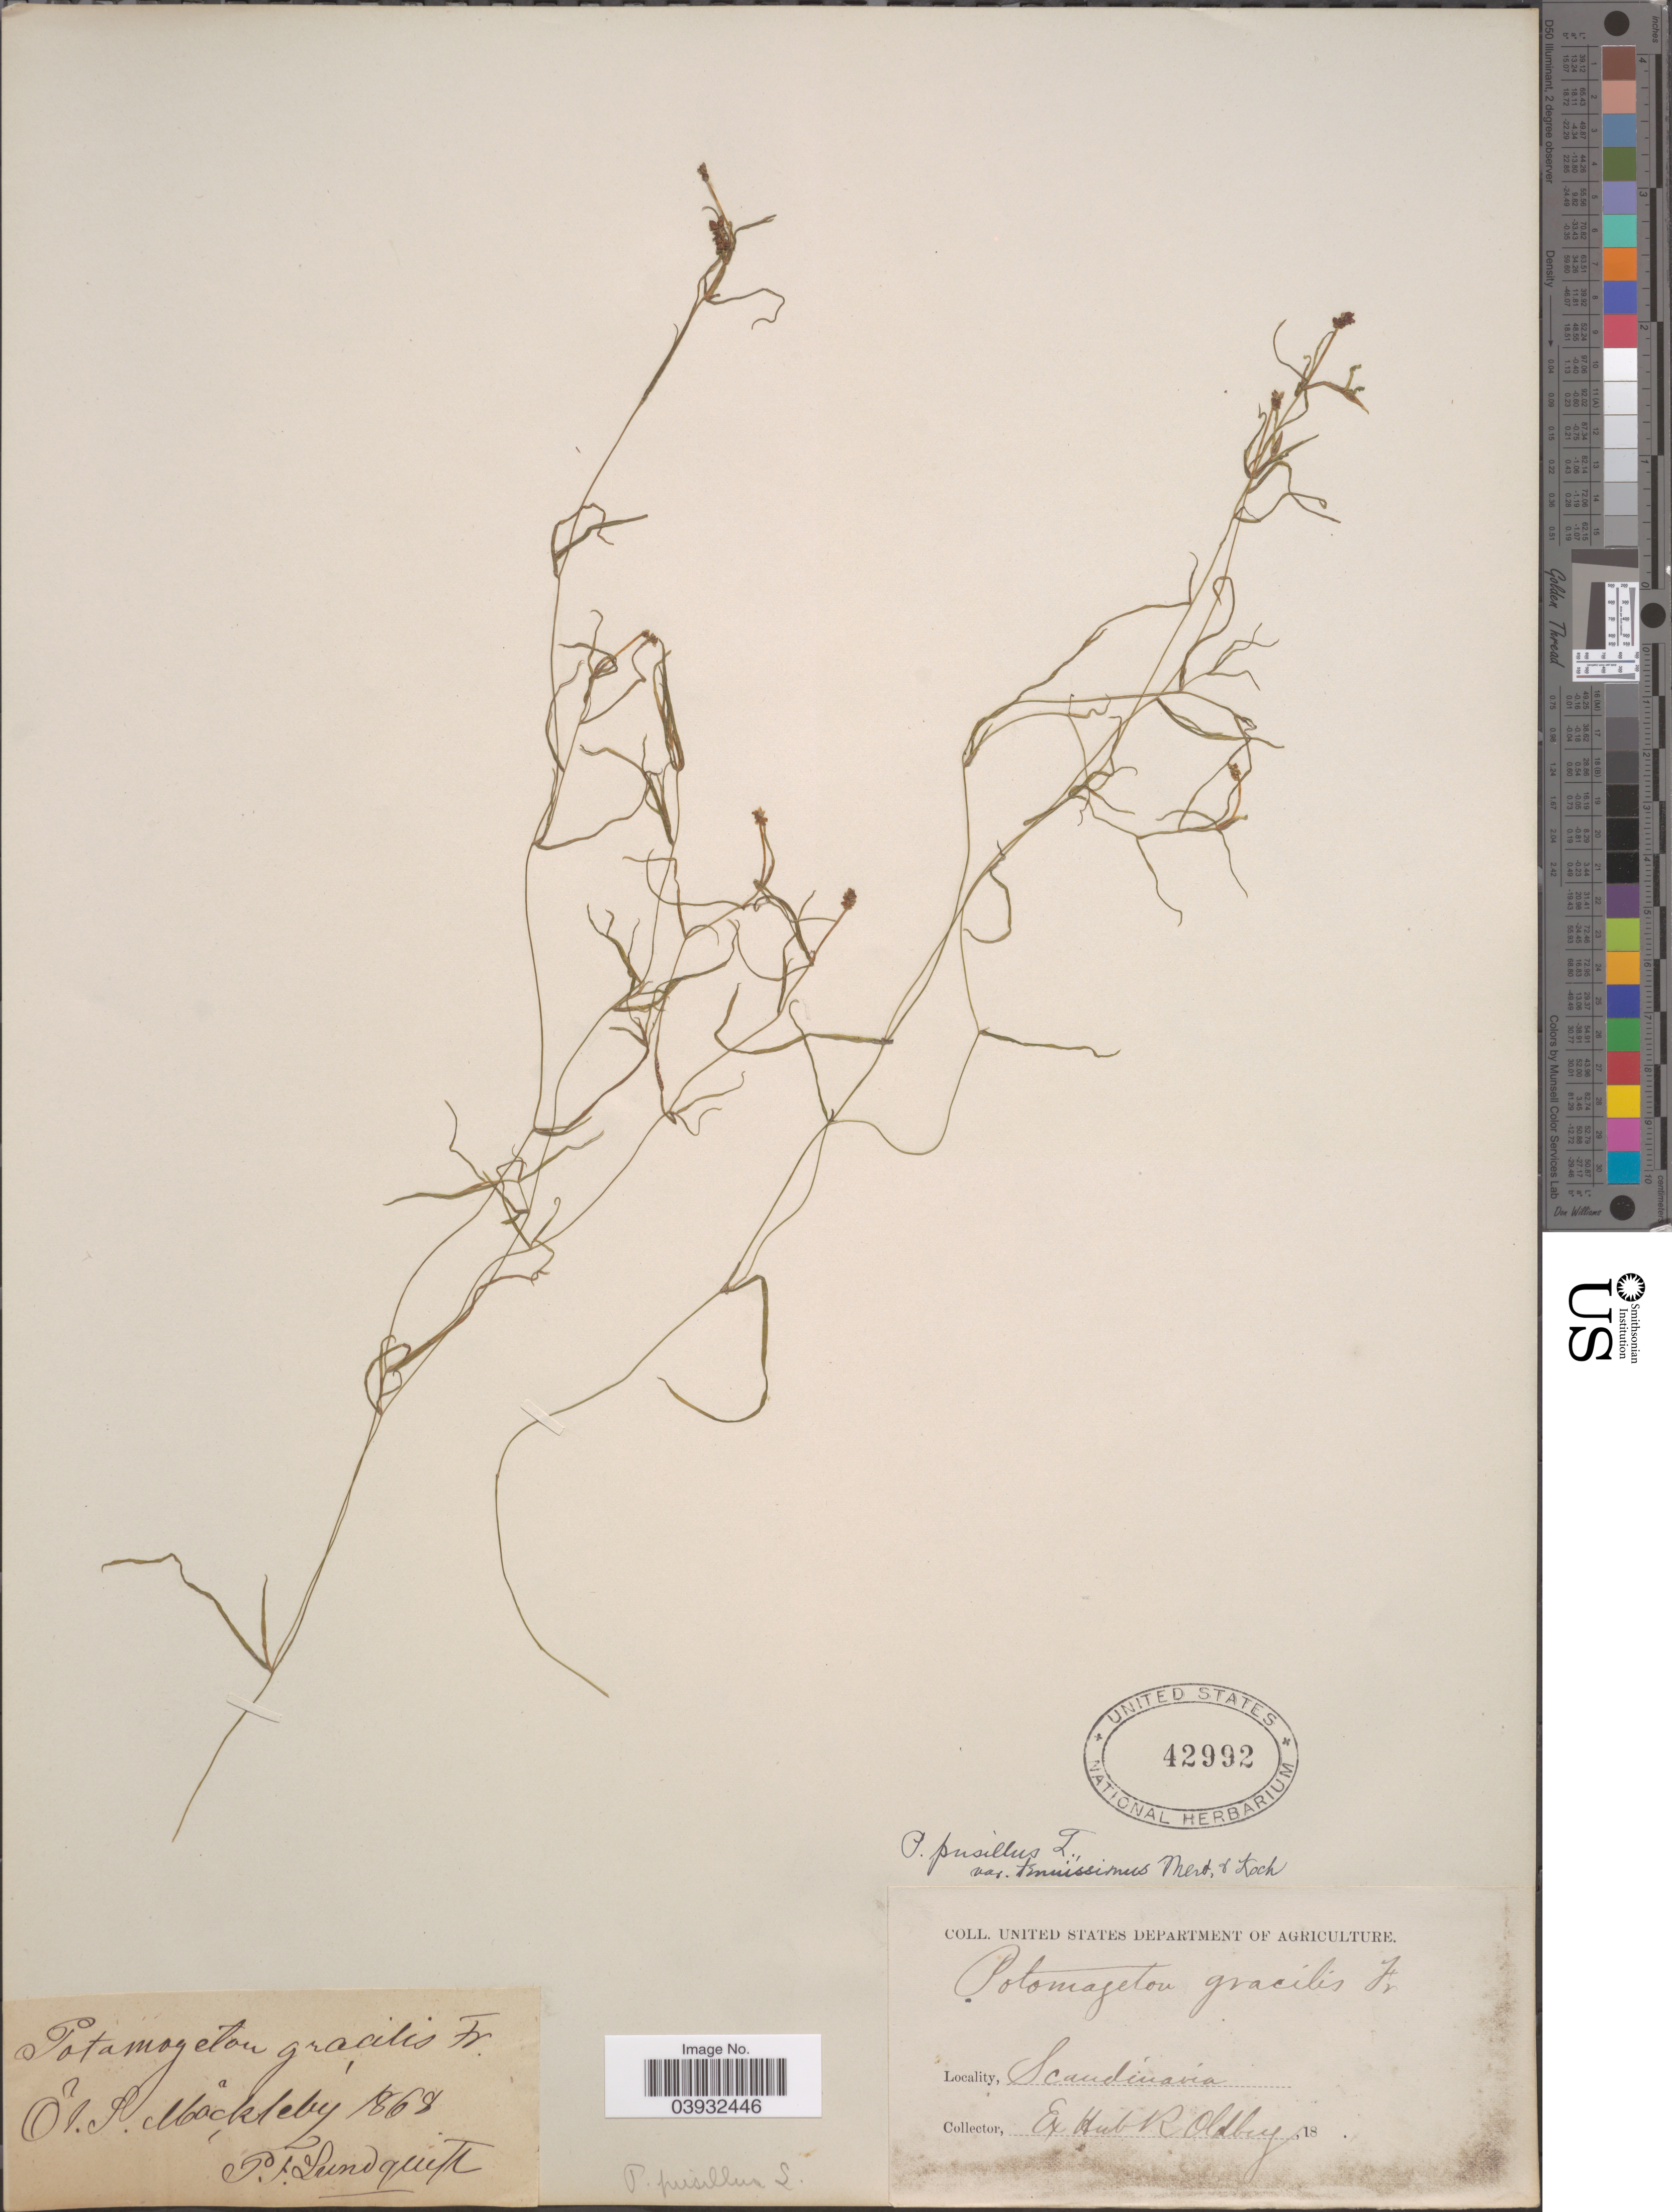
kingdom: Plantae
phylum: Tracheophyta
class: Liliopsida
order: Alismatales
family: Potamogetonaceae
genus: Potamogeton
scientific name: Potamogeton pusillus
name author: L.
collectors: P. Lundquist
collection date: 1868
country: Sweden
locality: Õl. S. Måckleby. Scandinavia.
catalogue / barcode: US 42992